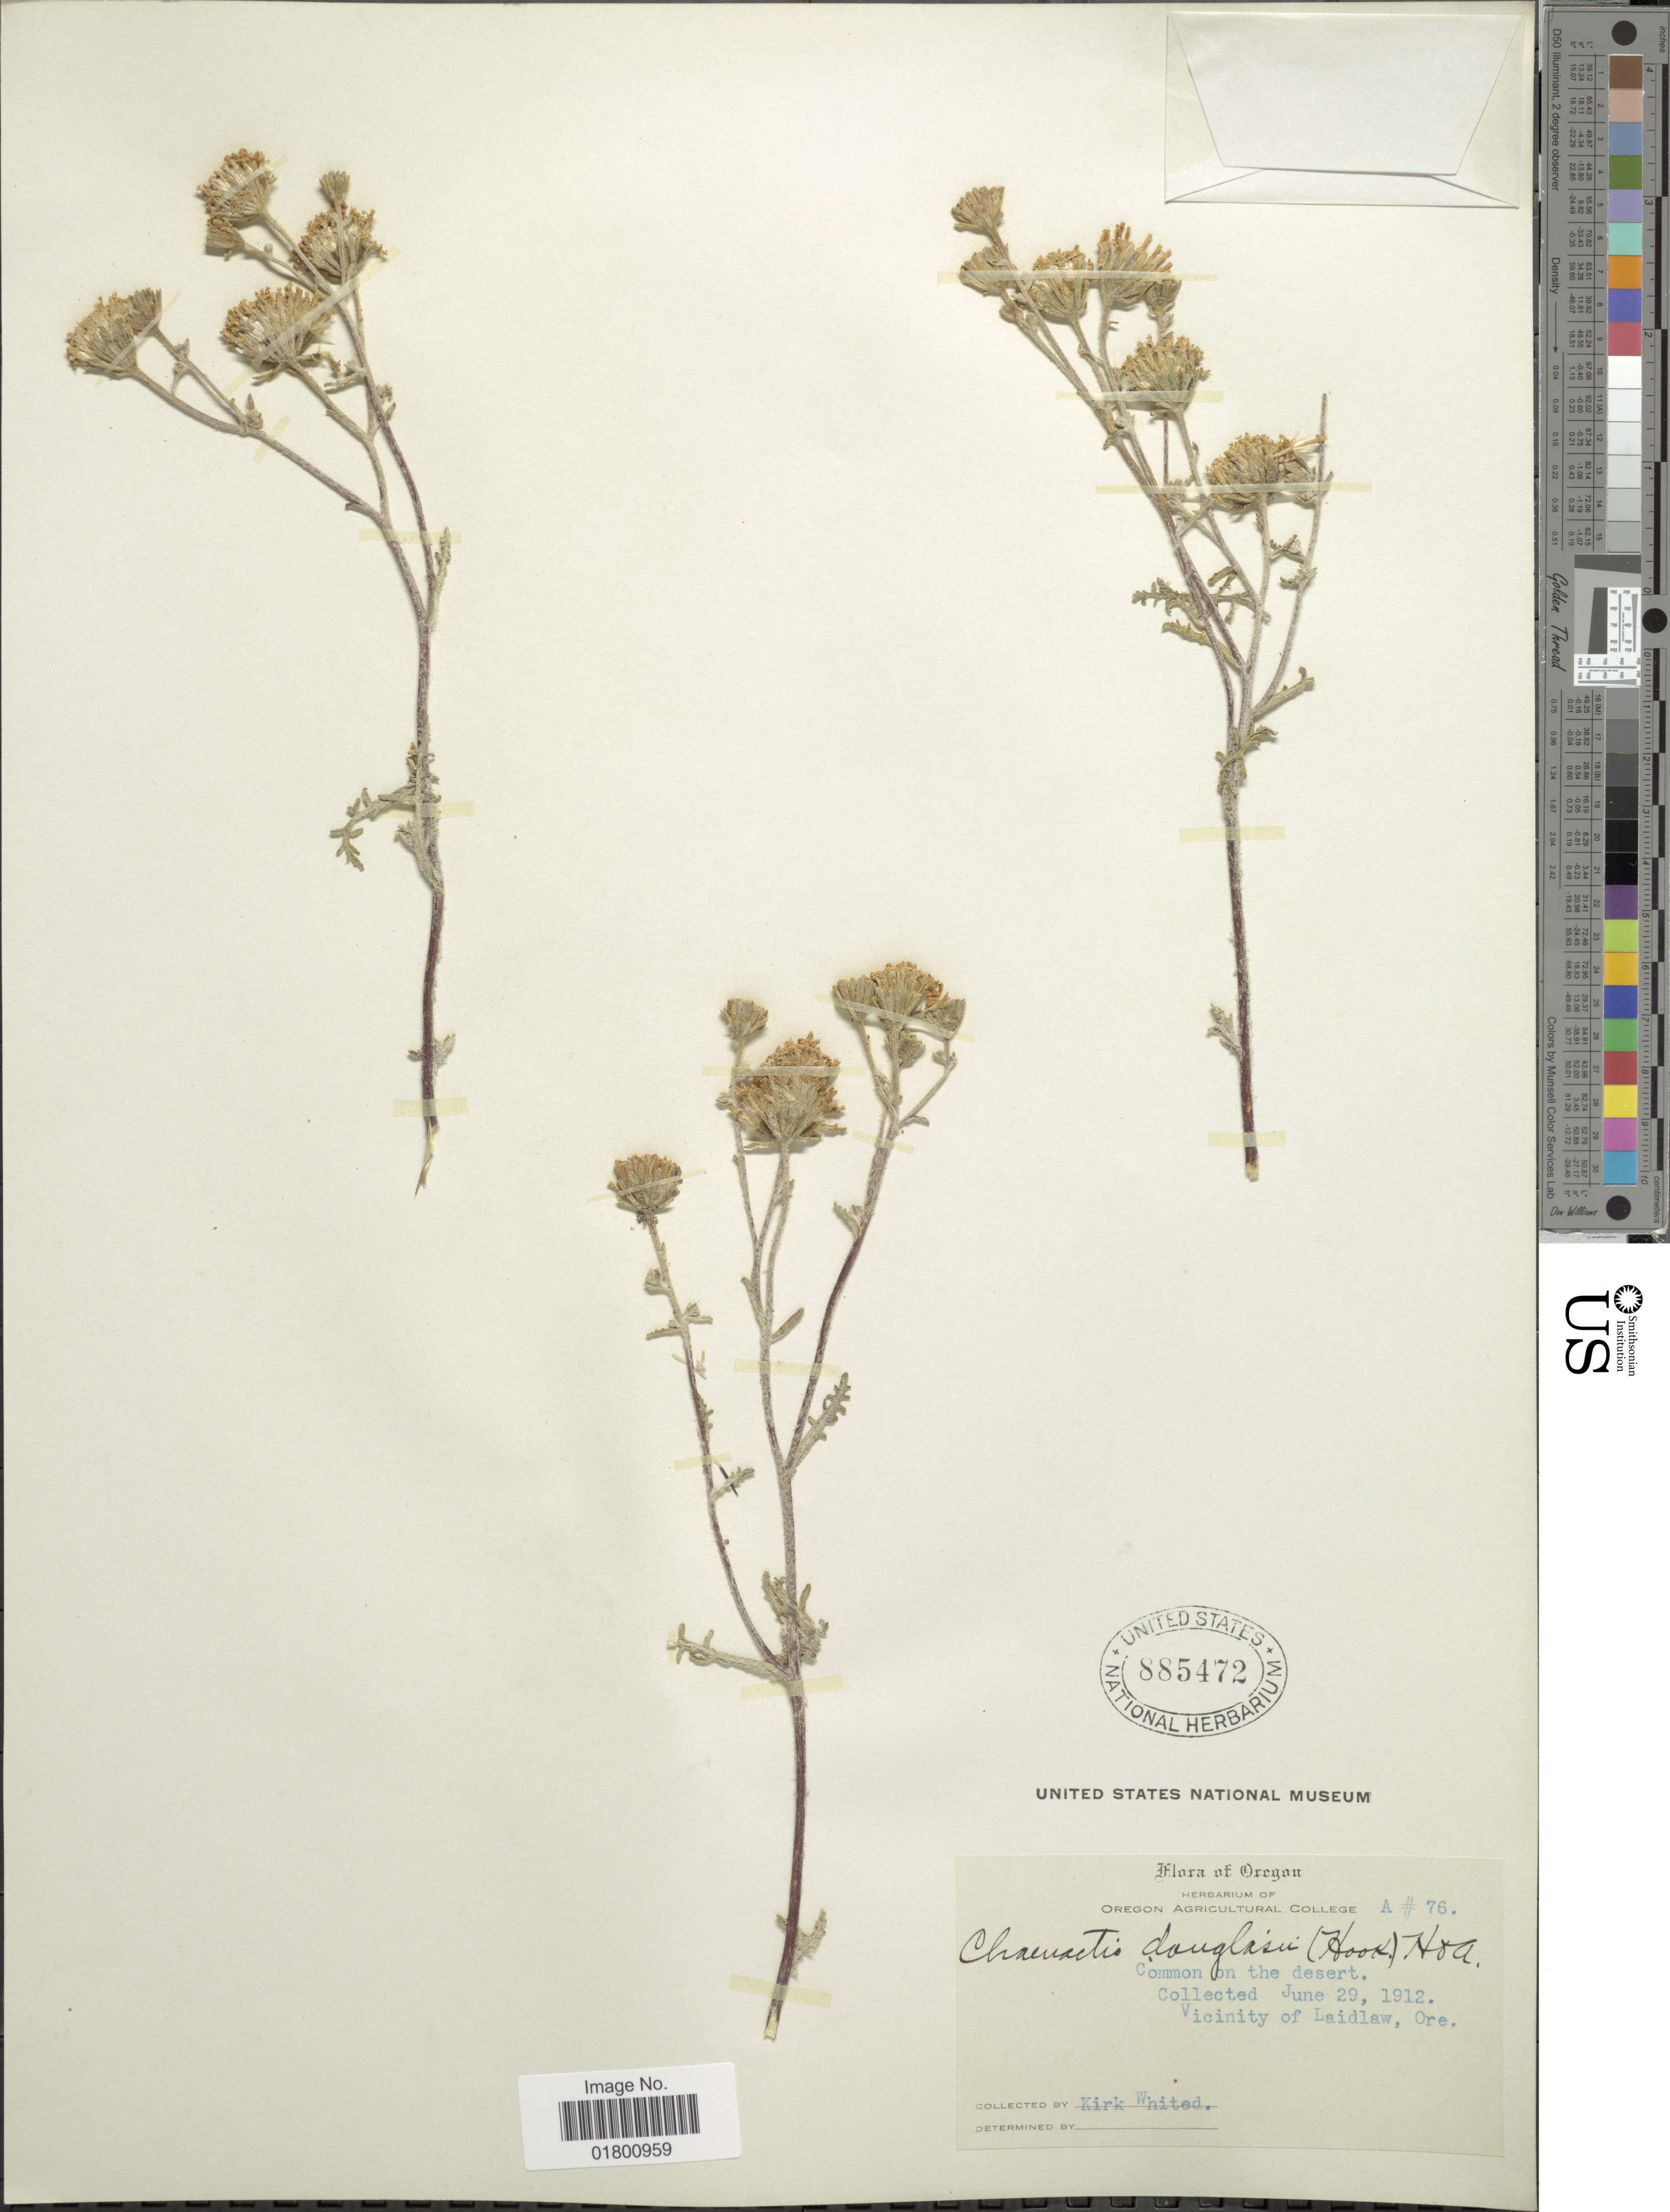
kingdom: Plantae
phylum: Tracheophyta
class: Magnoliopsida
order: Asterales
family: Asteraceae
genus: Chaenactis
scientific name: Chaenactis douglasii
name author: Hook. & Arn.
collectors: K. Whited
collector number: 76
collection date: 1912-06-29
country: United States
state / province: Oregon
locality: Common on the desert, Vicinity of Laidlaw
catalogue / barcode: US 885472